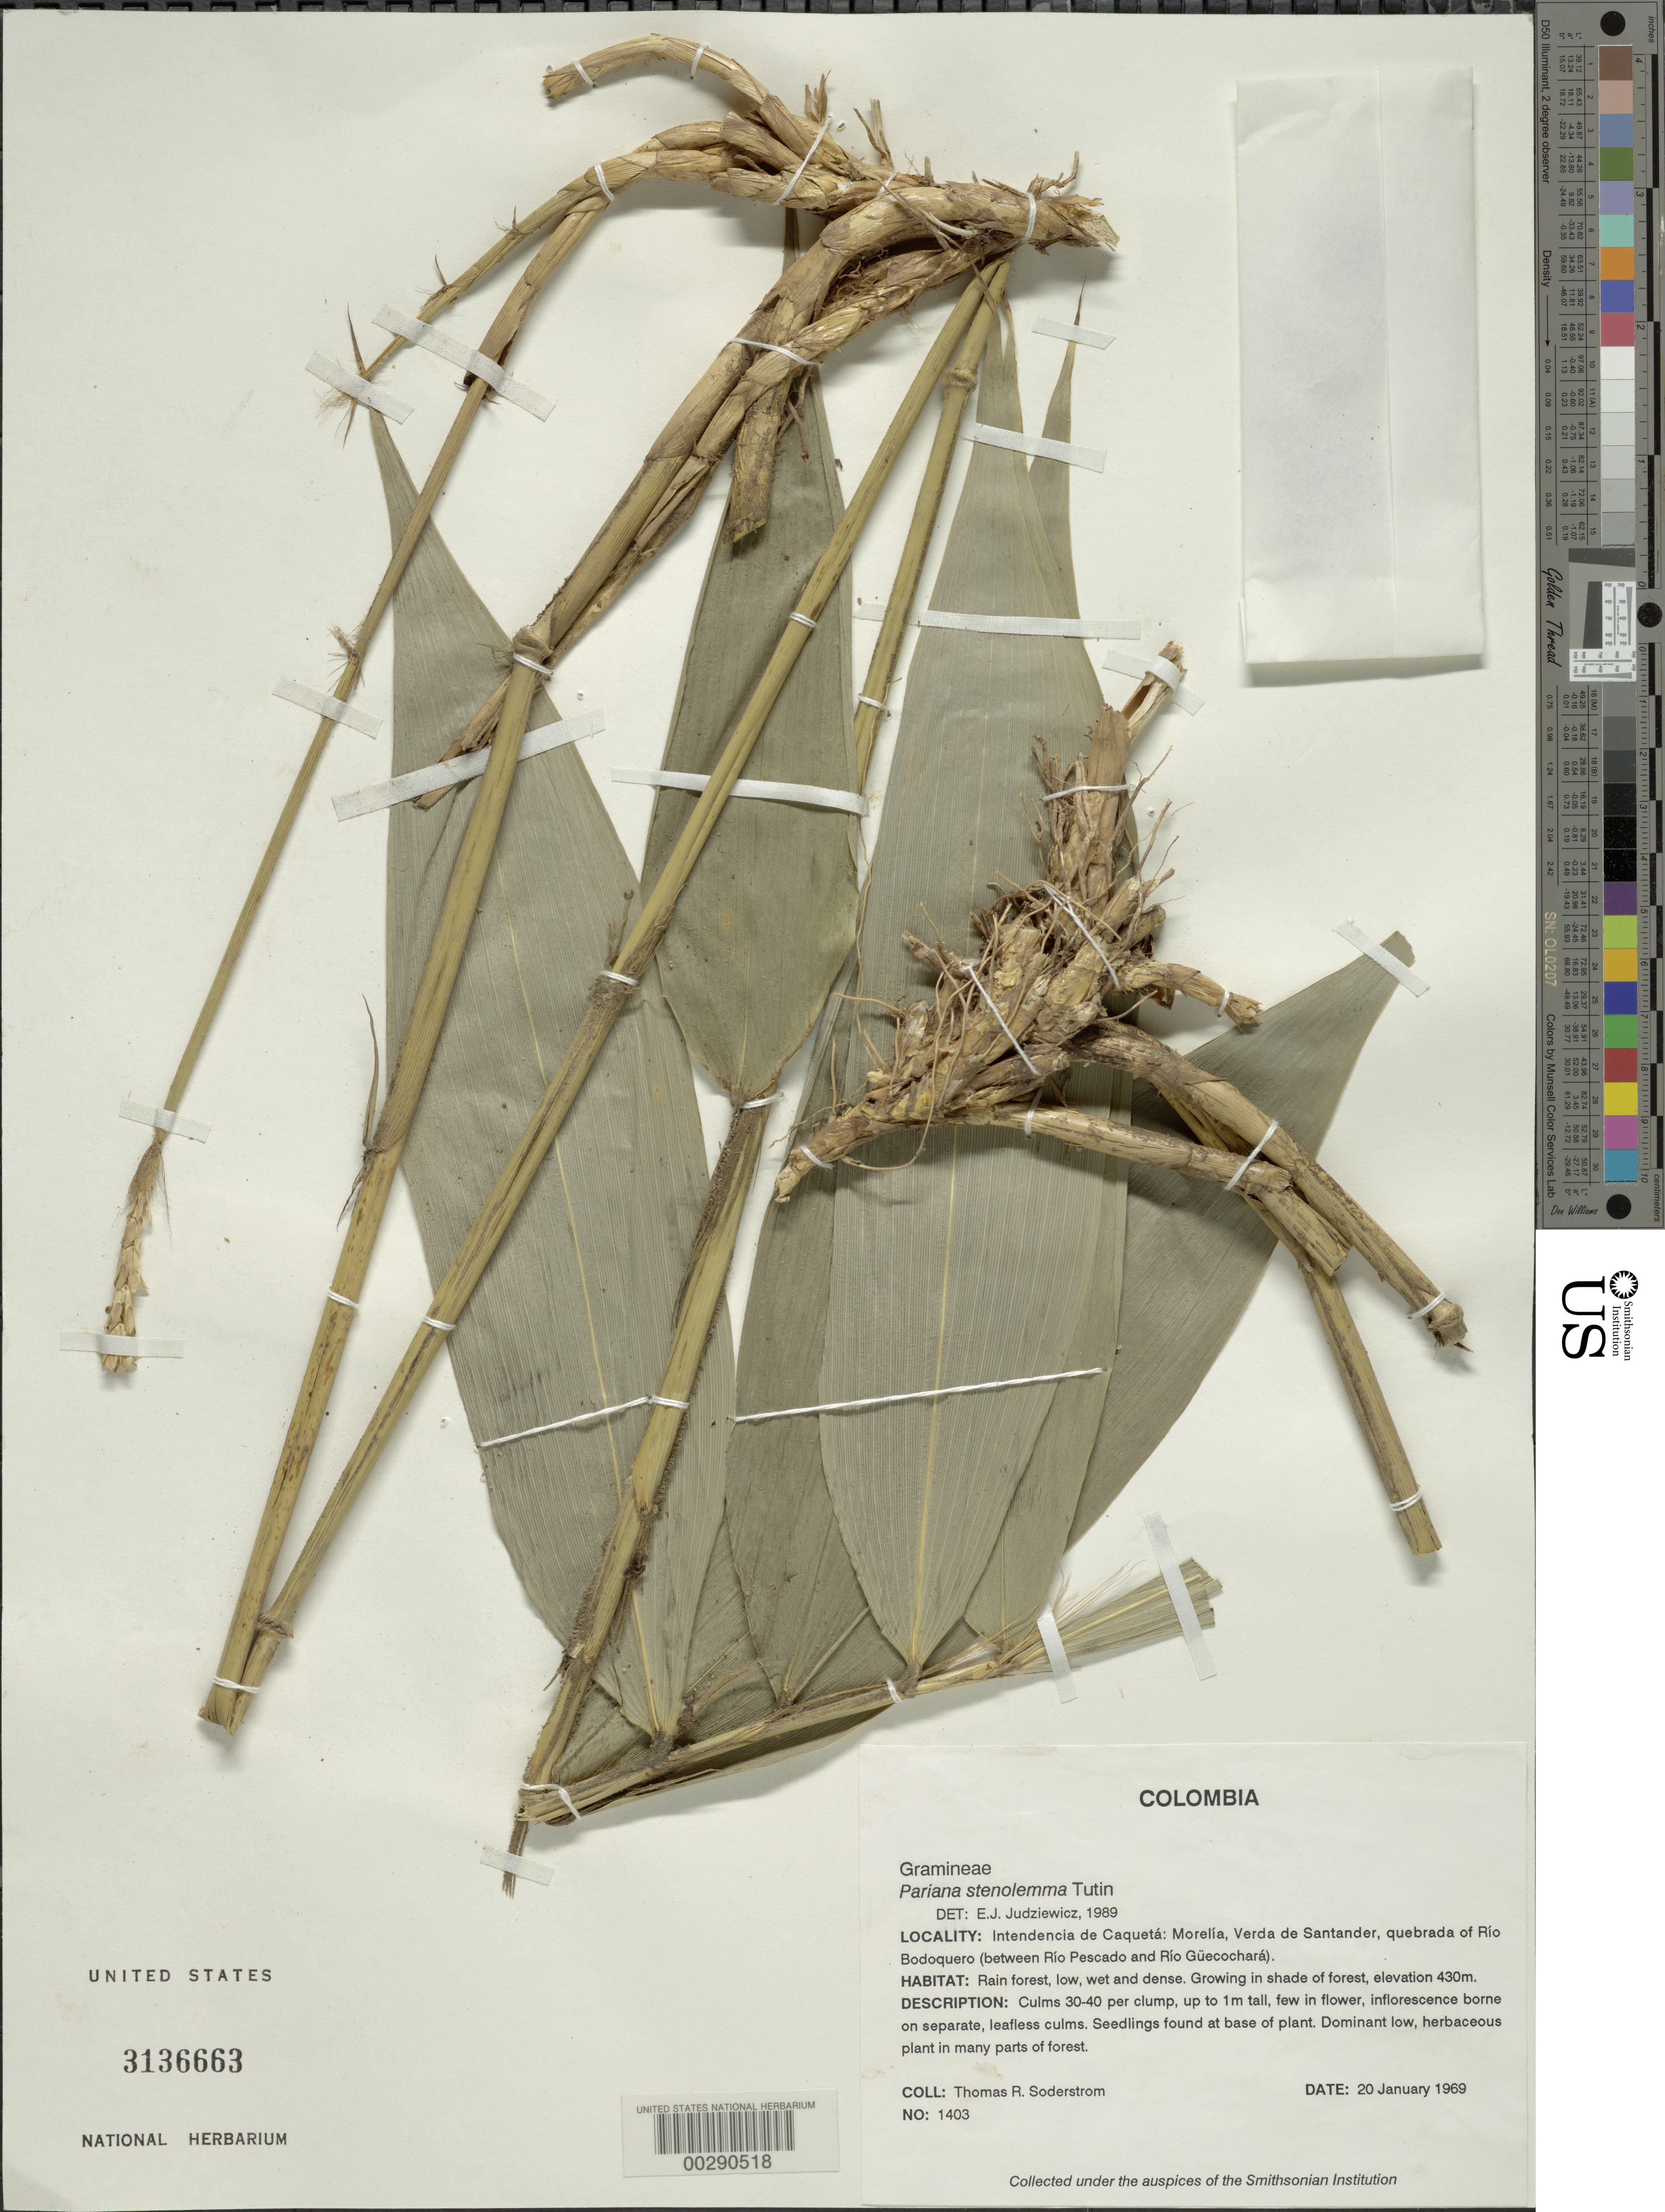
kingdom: Plantae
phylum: Tracheophyta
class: Liliopsida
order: Poales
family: Poaceae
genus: Pariana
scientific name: Pariana stenolemma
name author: Tutin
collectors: T. R. Soderstrom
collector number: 1403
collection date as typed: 20 Jan 1969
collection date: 1969-01-20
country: Colombia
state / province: Caquetá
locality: Morelia, Verda de Santander, Quebrada of Rio Bodoquero (between Rio Pescado and Rio Guecochara)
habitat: Rain forest, low, wet and dense; growing in shade of forest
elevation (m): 430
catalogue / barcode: US 3136663